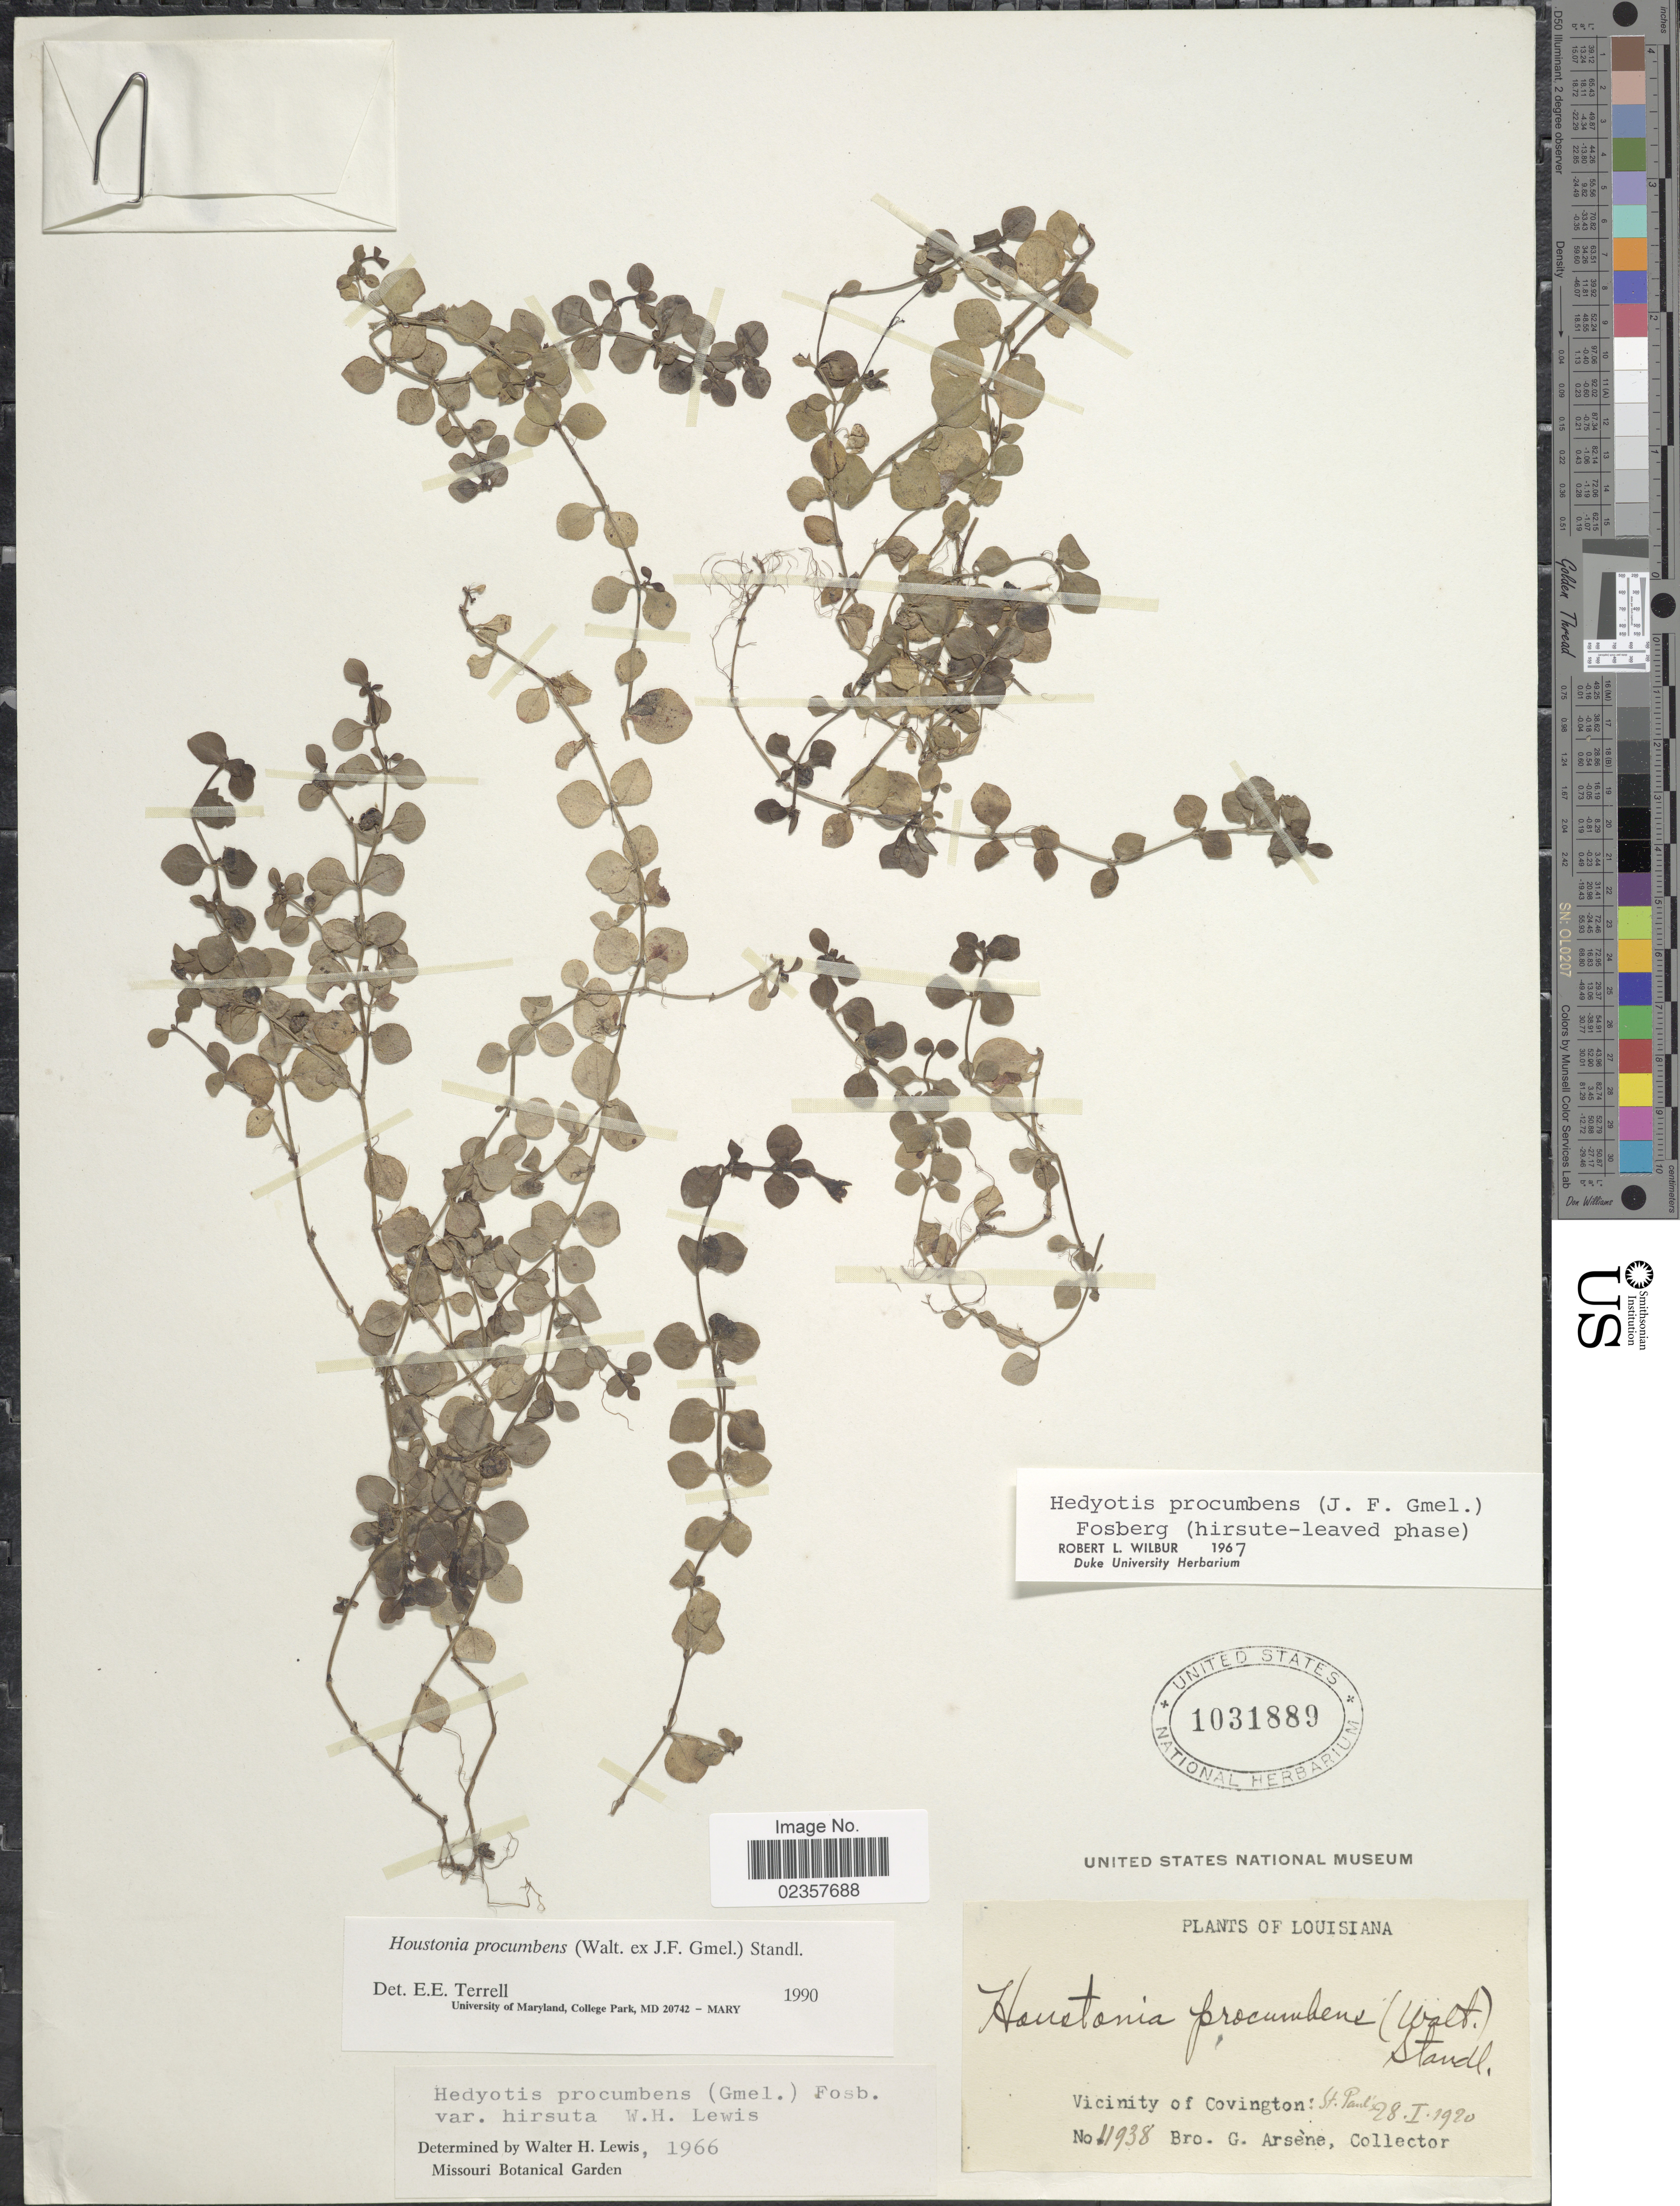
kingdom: Plantae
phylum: Tracheophyta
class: Magnoliopsida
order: Gentianales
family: Rubiaceae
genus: Houstonia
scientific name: Houstonia procumbens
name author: (Walter ex J.F. Gmel.) Standl.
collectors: Bro. G. Arsène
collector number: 11938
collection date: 1920-01-28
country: United States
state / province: Louisiana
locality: Louisiana, Vicinity of Covington: St. Paul.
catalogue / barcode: US 1031889